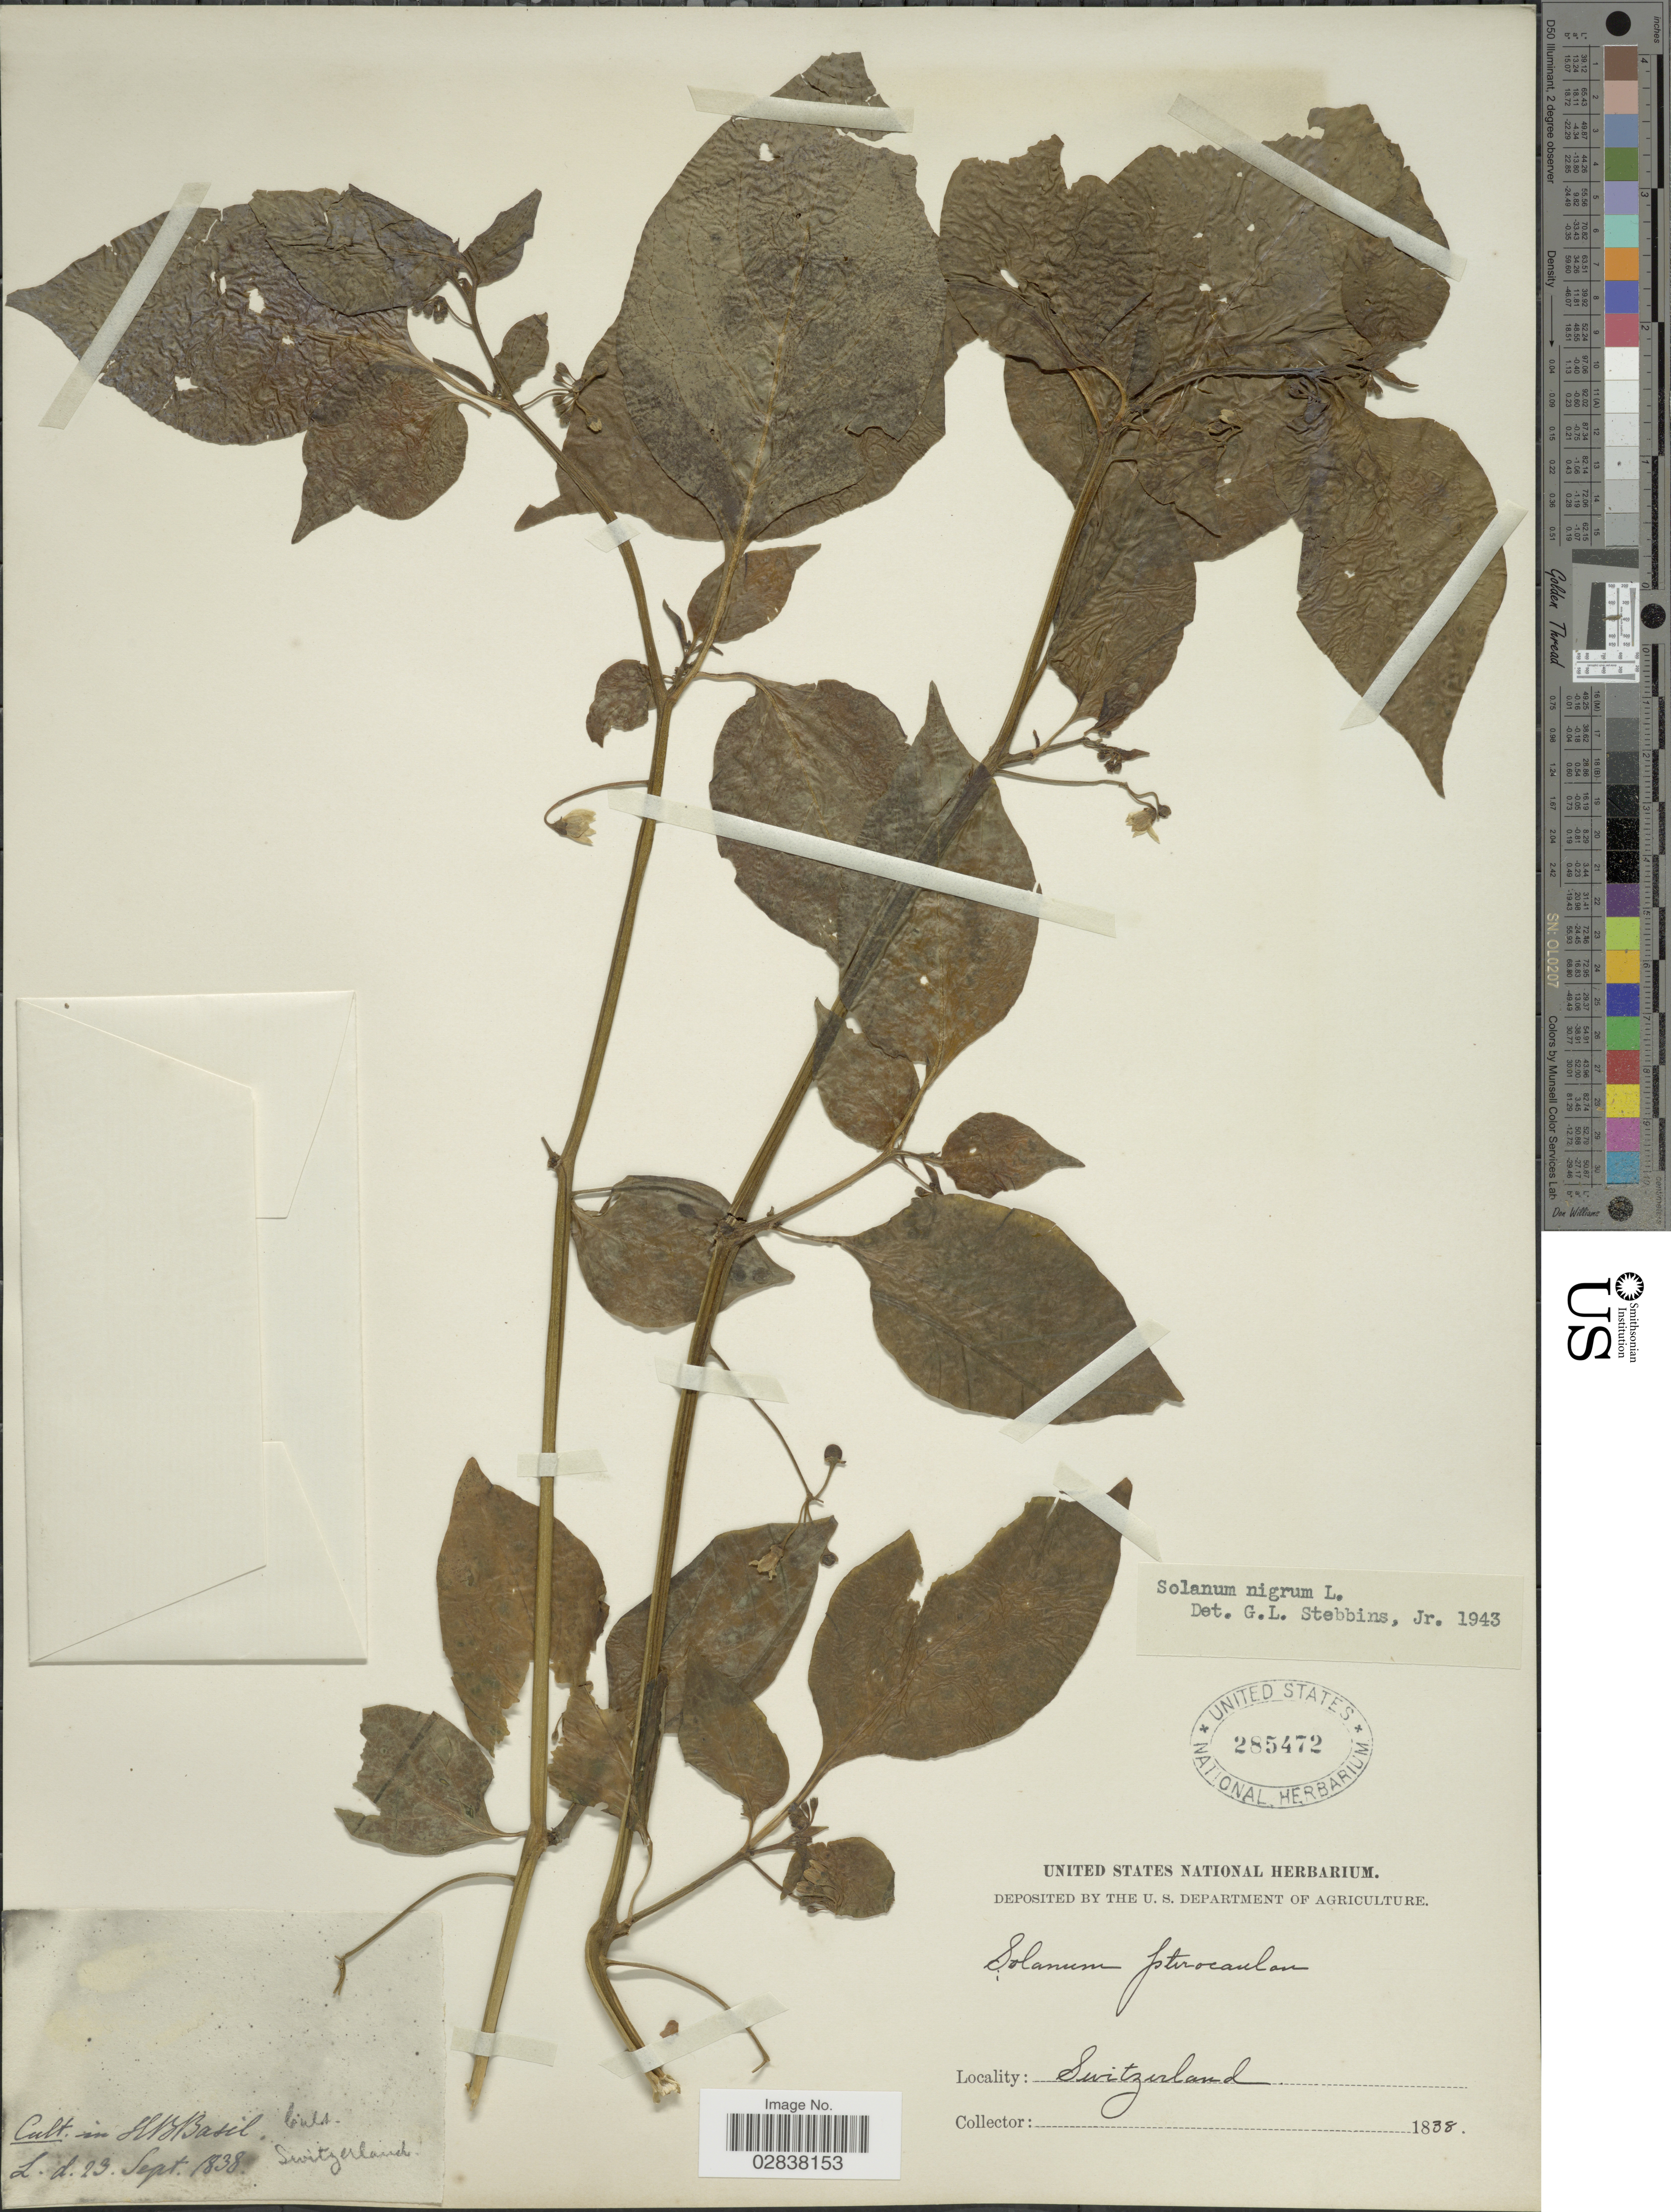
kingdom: Plantae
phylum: Tracheophyta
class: Magnoliopsida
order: Solanales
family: Solanaceae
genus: Solanum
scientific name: Solanum nigrum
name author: L.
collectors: ex herb. United States National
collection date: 1838-09-23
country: Switzerland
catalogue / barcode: US 285472